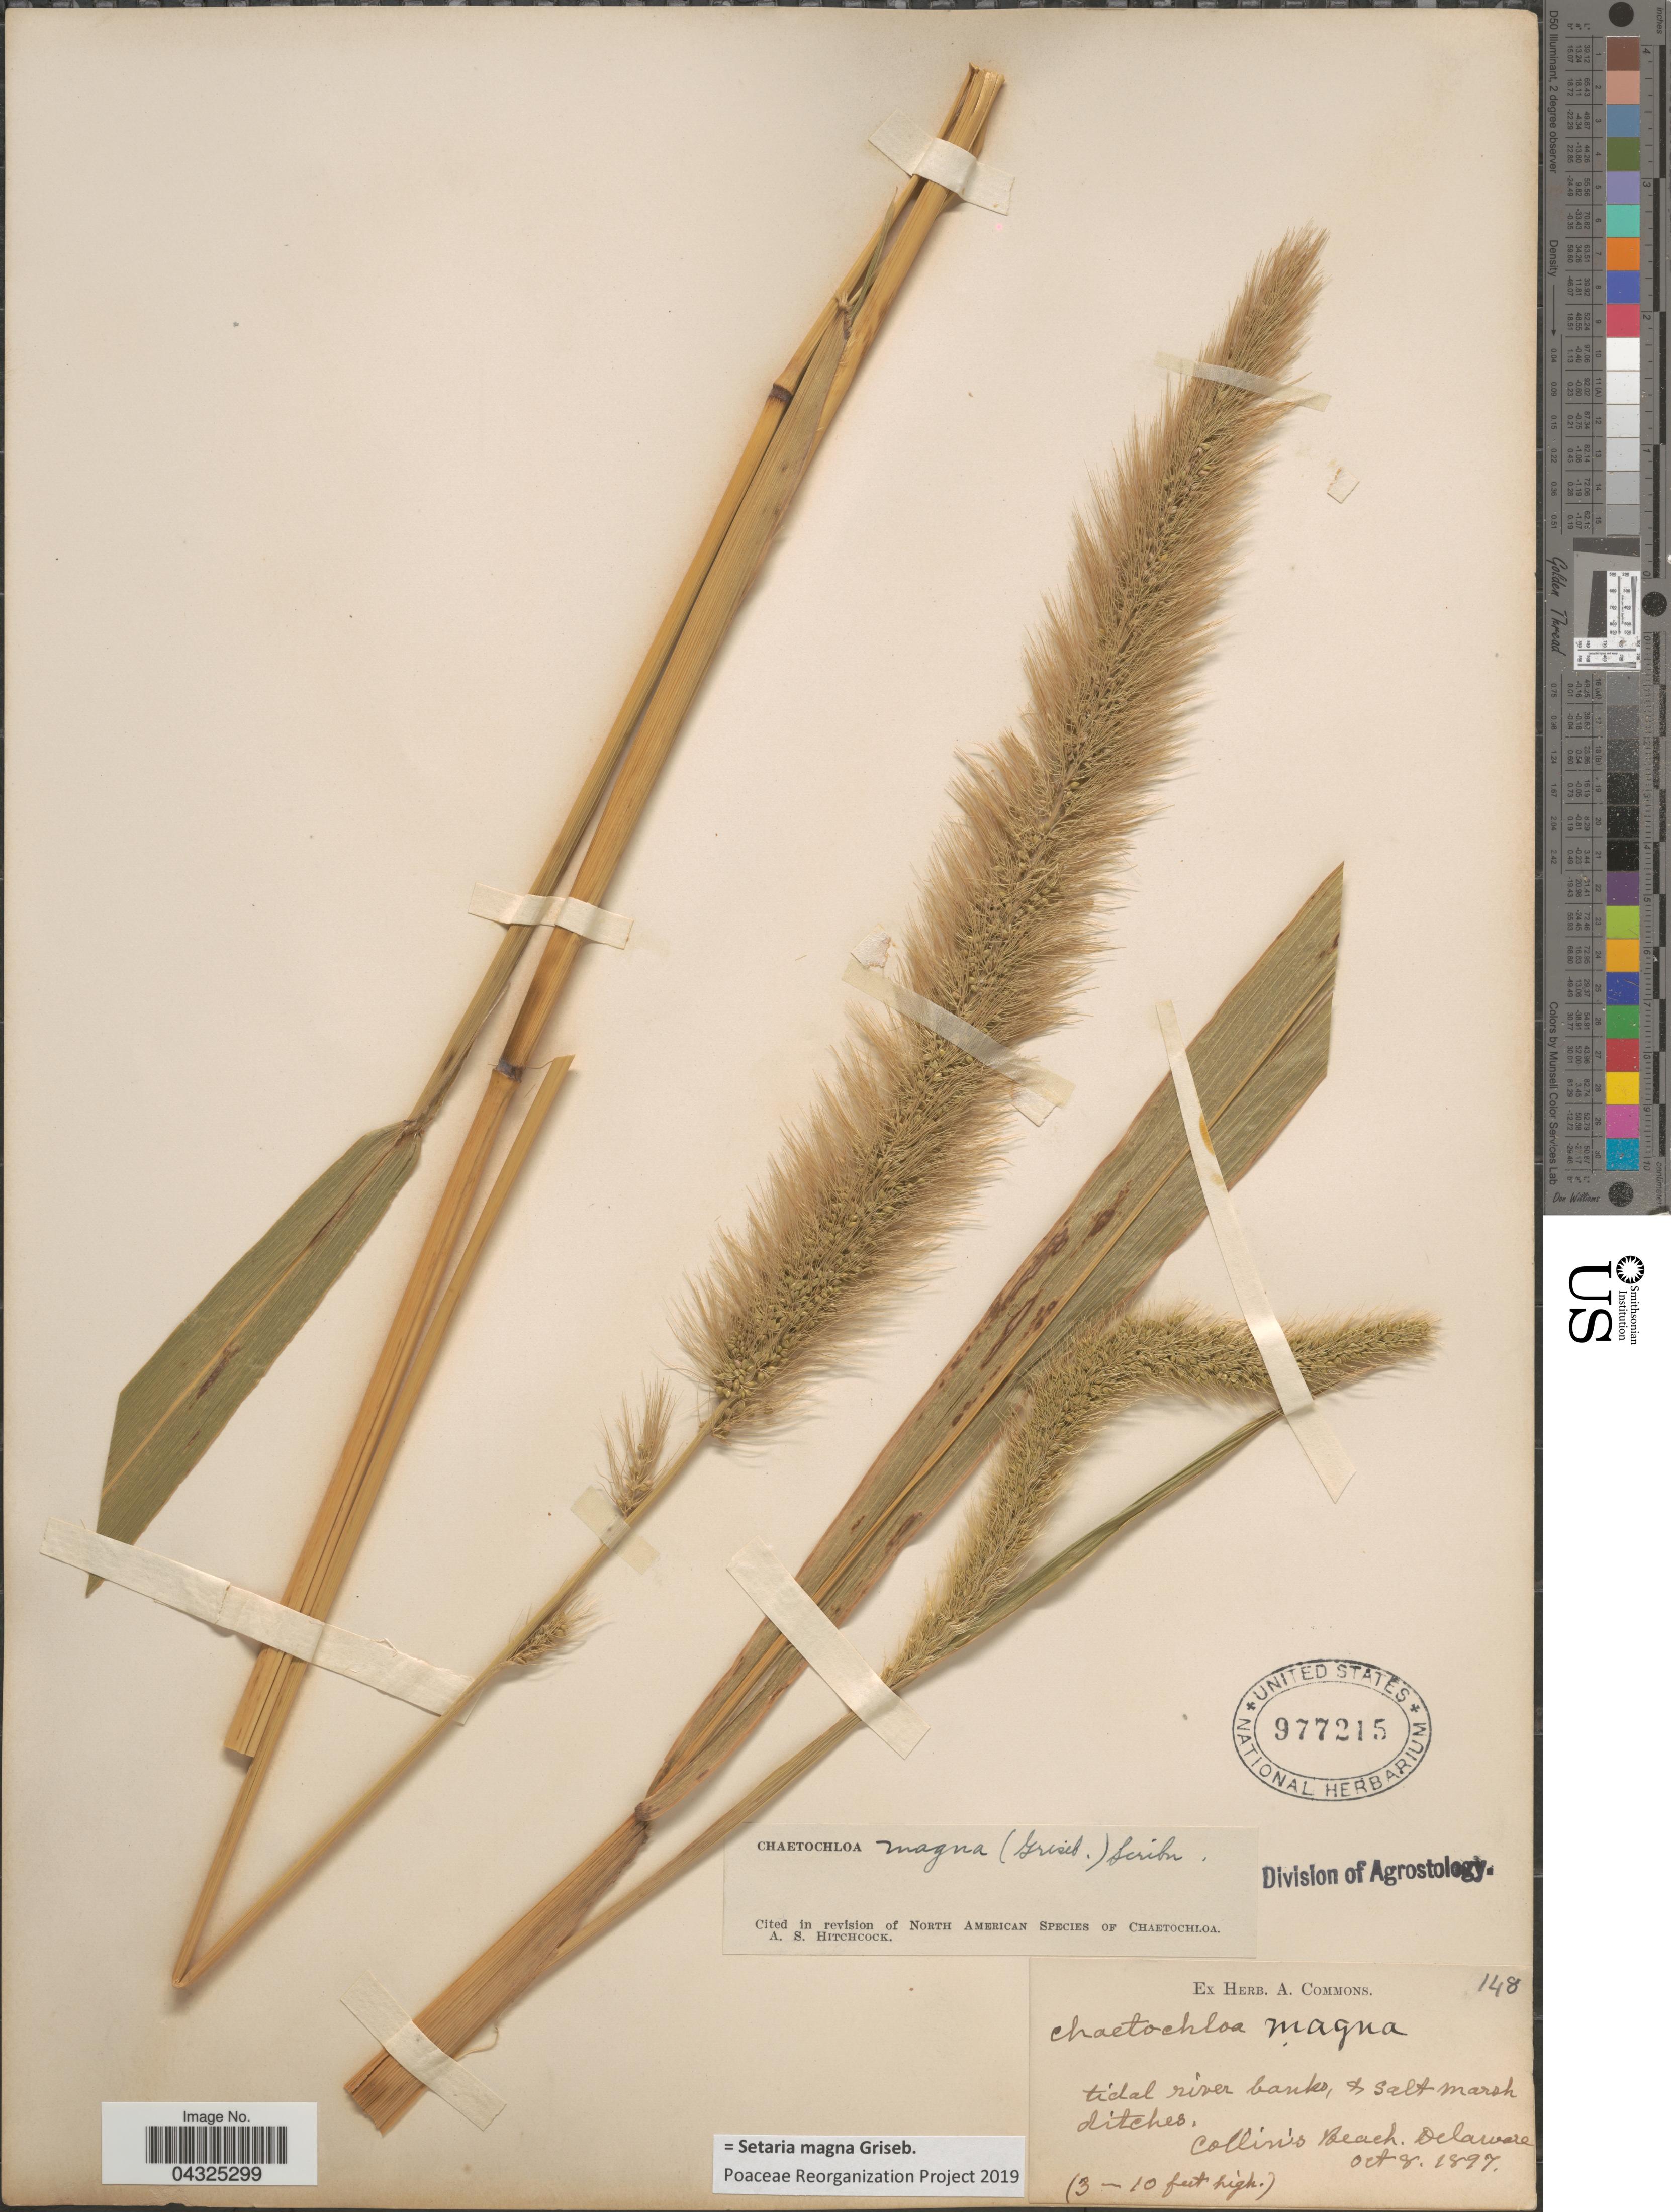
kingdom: Plantae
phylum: Tracheophyta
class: Liliopsida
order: Poales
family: Poaceae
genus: Setaria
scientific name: Setaria magna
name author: Griseb.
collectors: ex herb. A. Commons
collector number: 148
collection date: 1897-10-08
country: United States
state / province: Delaware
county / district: New Castle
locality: Collins Beach.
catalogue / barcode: US 977215